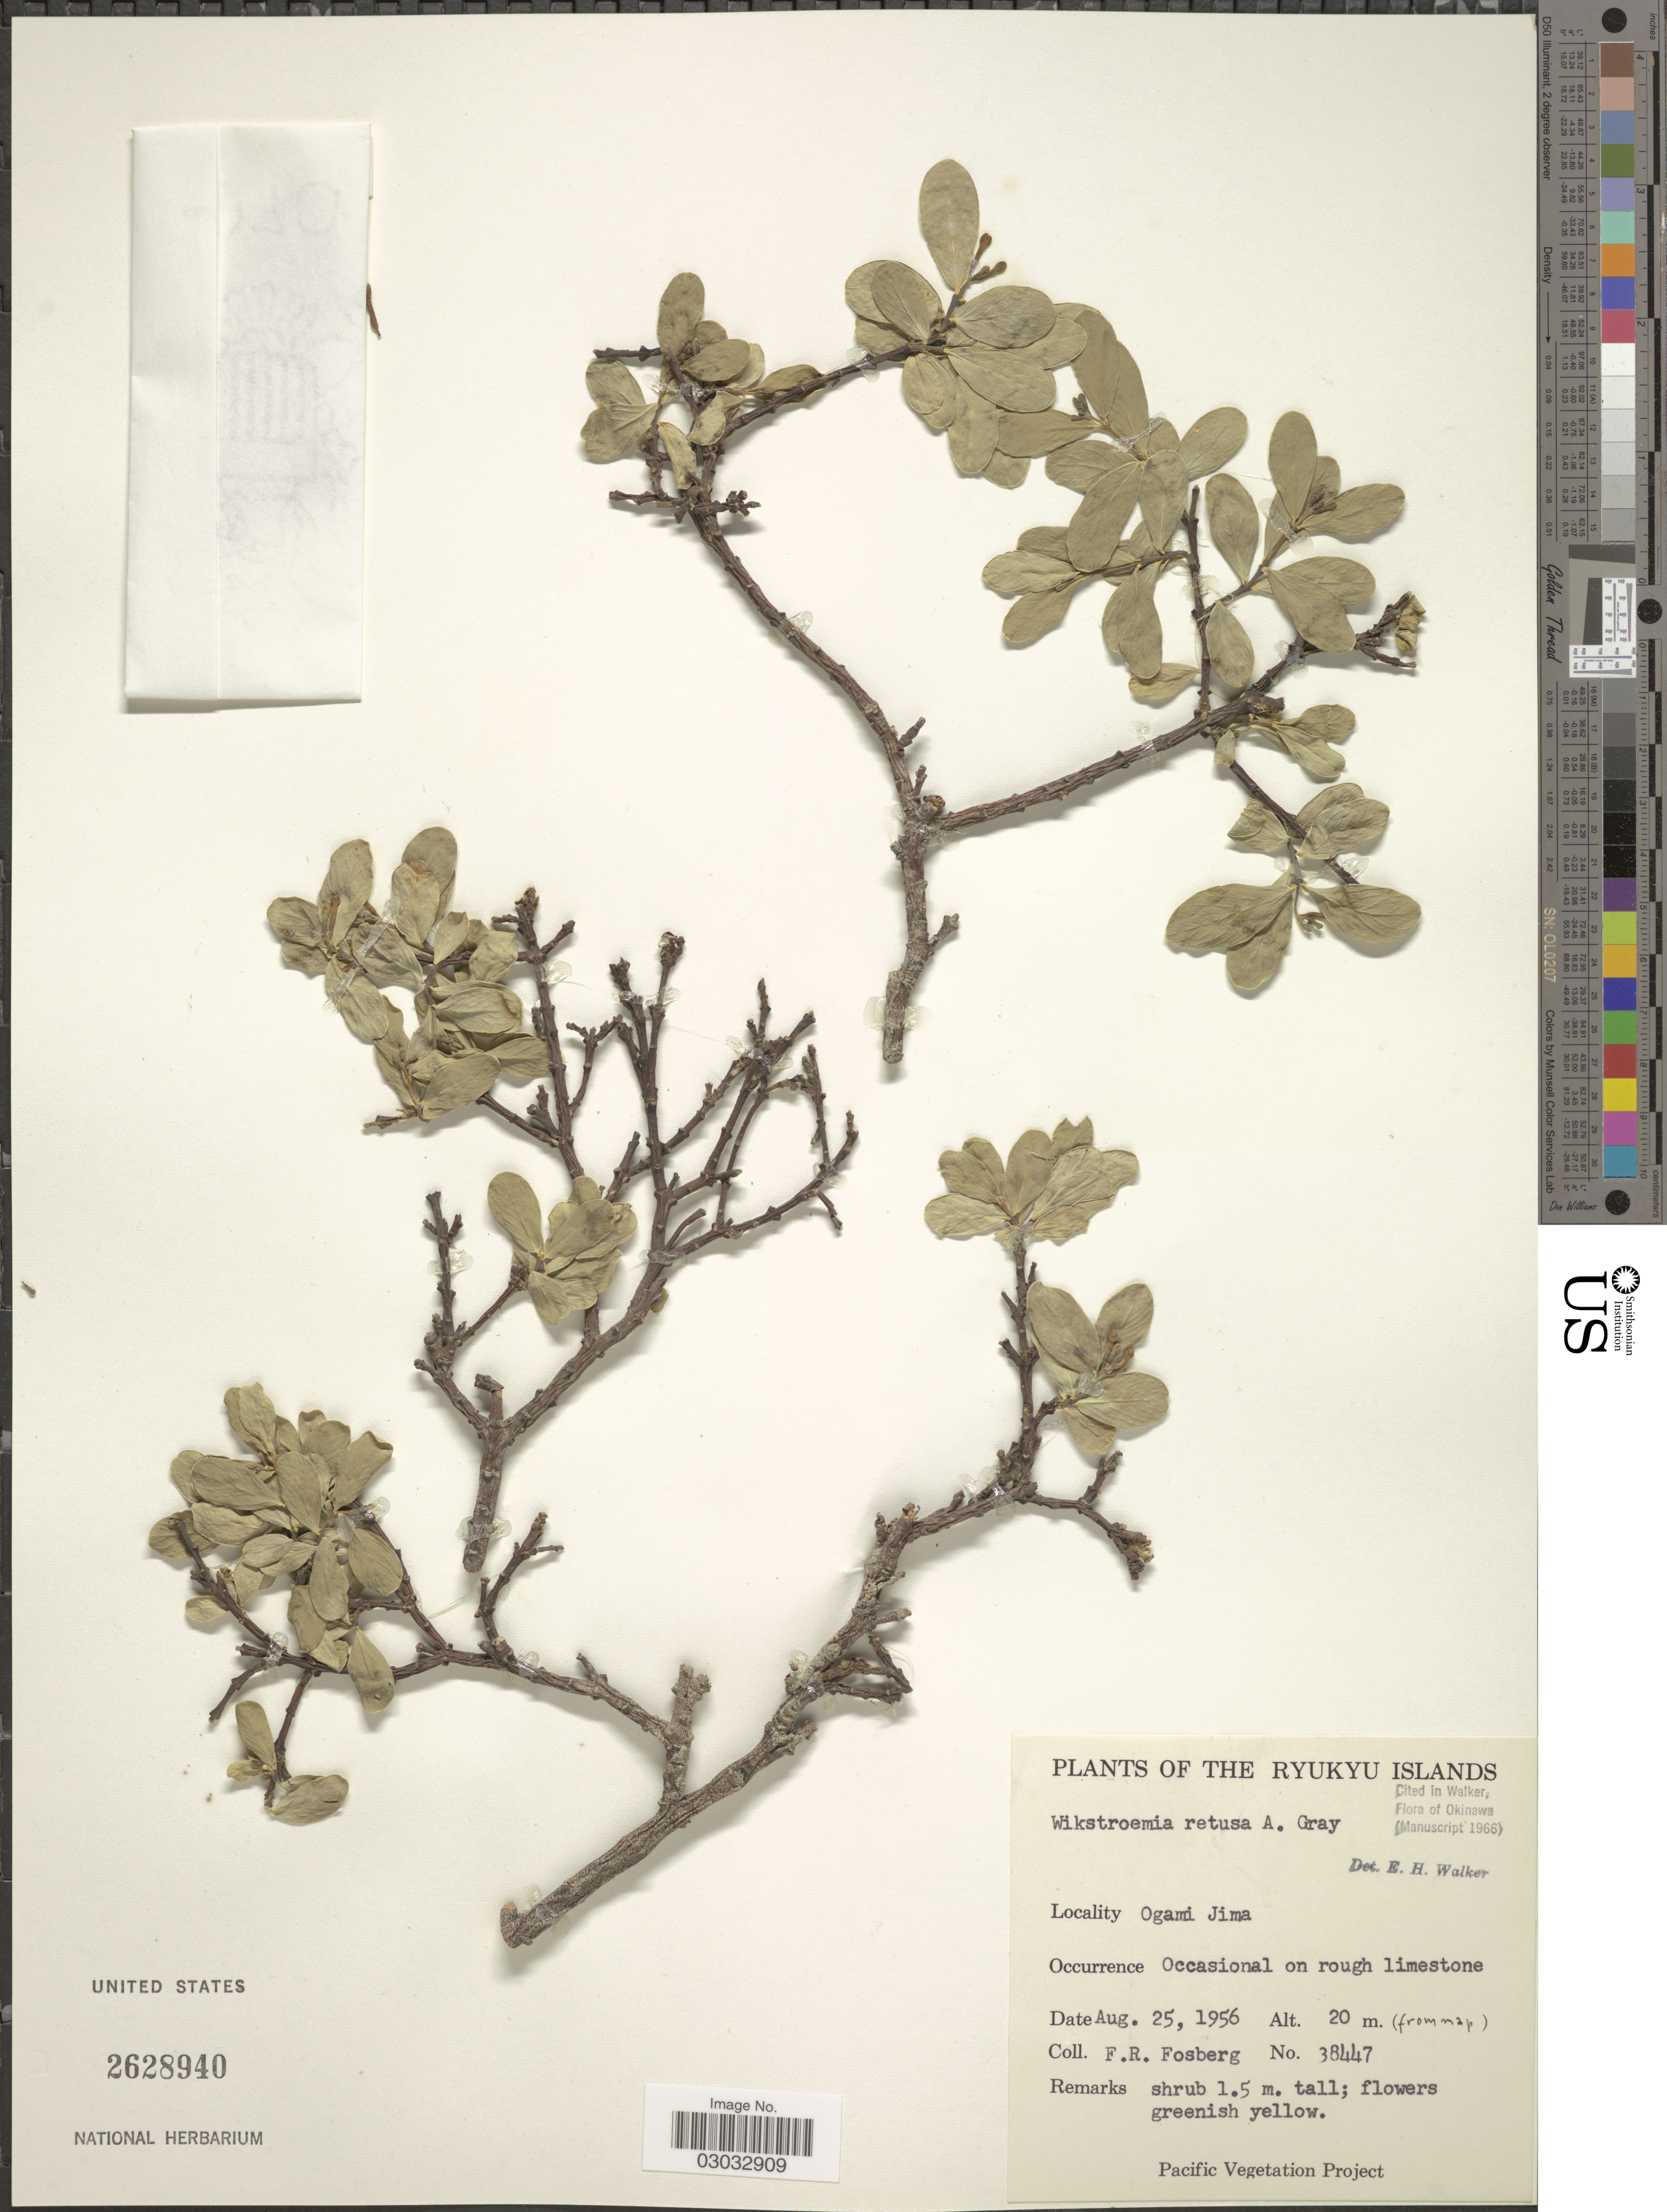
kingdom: Plantae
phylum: Tracheophyta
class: Magnoliopsida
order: Malvales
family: Thymelaeaceae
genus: Wikstroemia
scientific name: Wikstroemia retusa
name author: A. Gray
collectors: F. R. Fosberg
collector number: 38447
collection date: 1956-08-25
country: Japan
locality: The Ryukyu Islands, Ogami Jima.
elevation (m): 20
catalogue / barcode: US 2628940